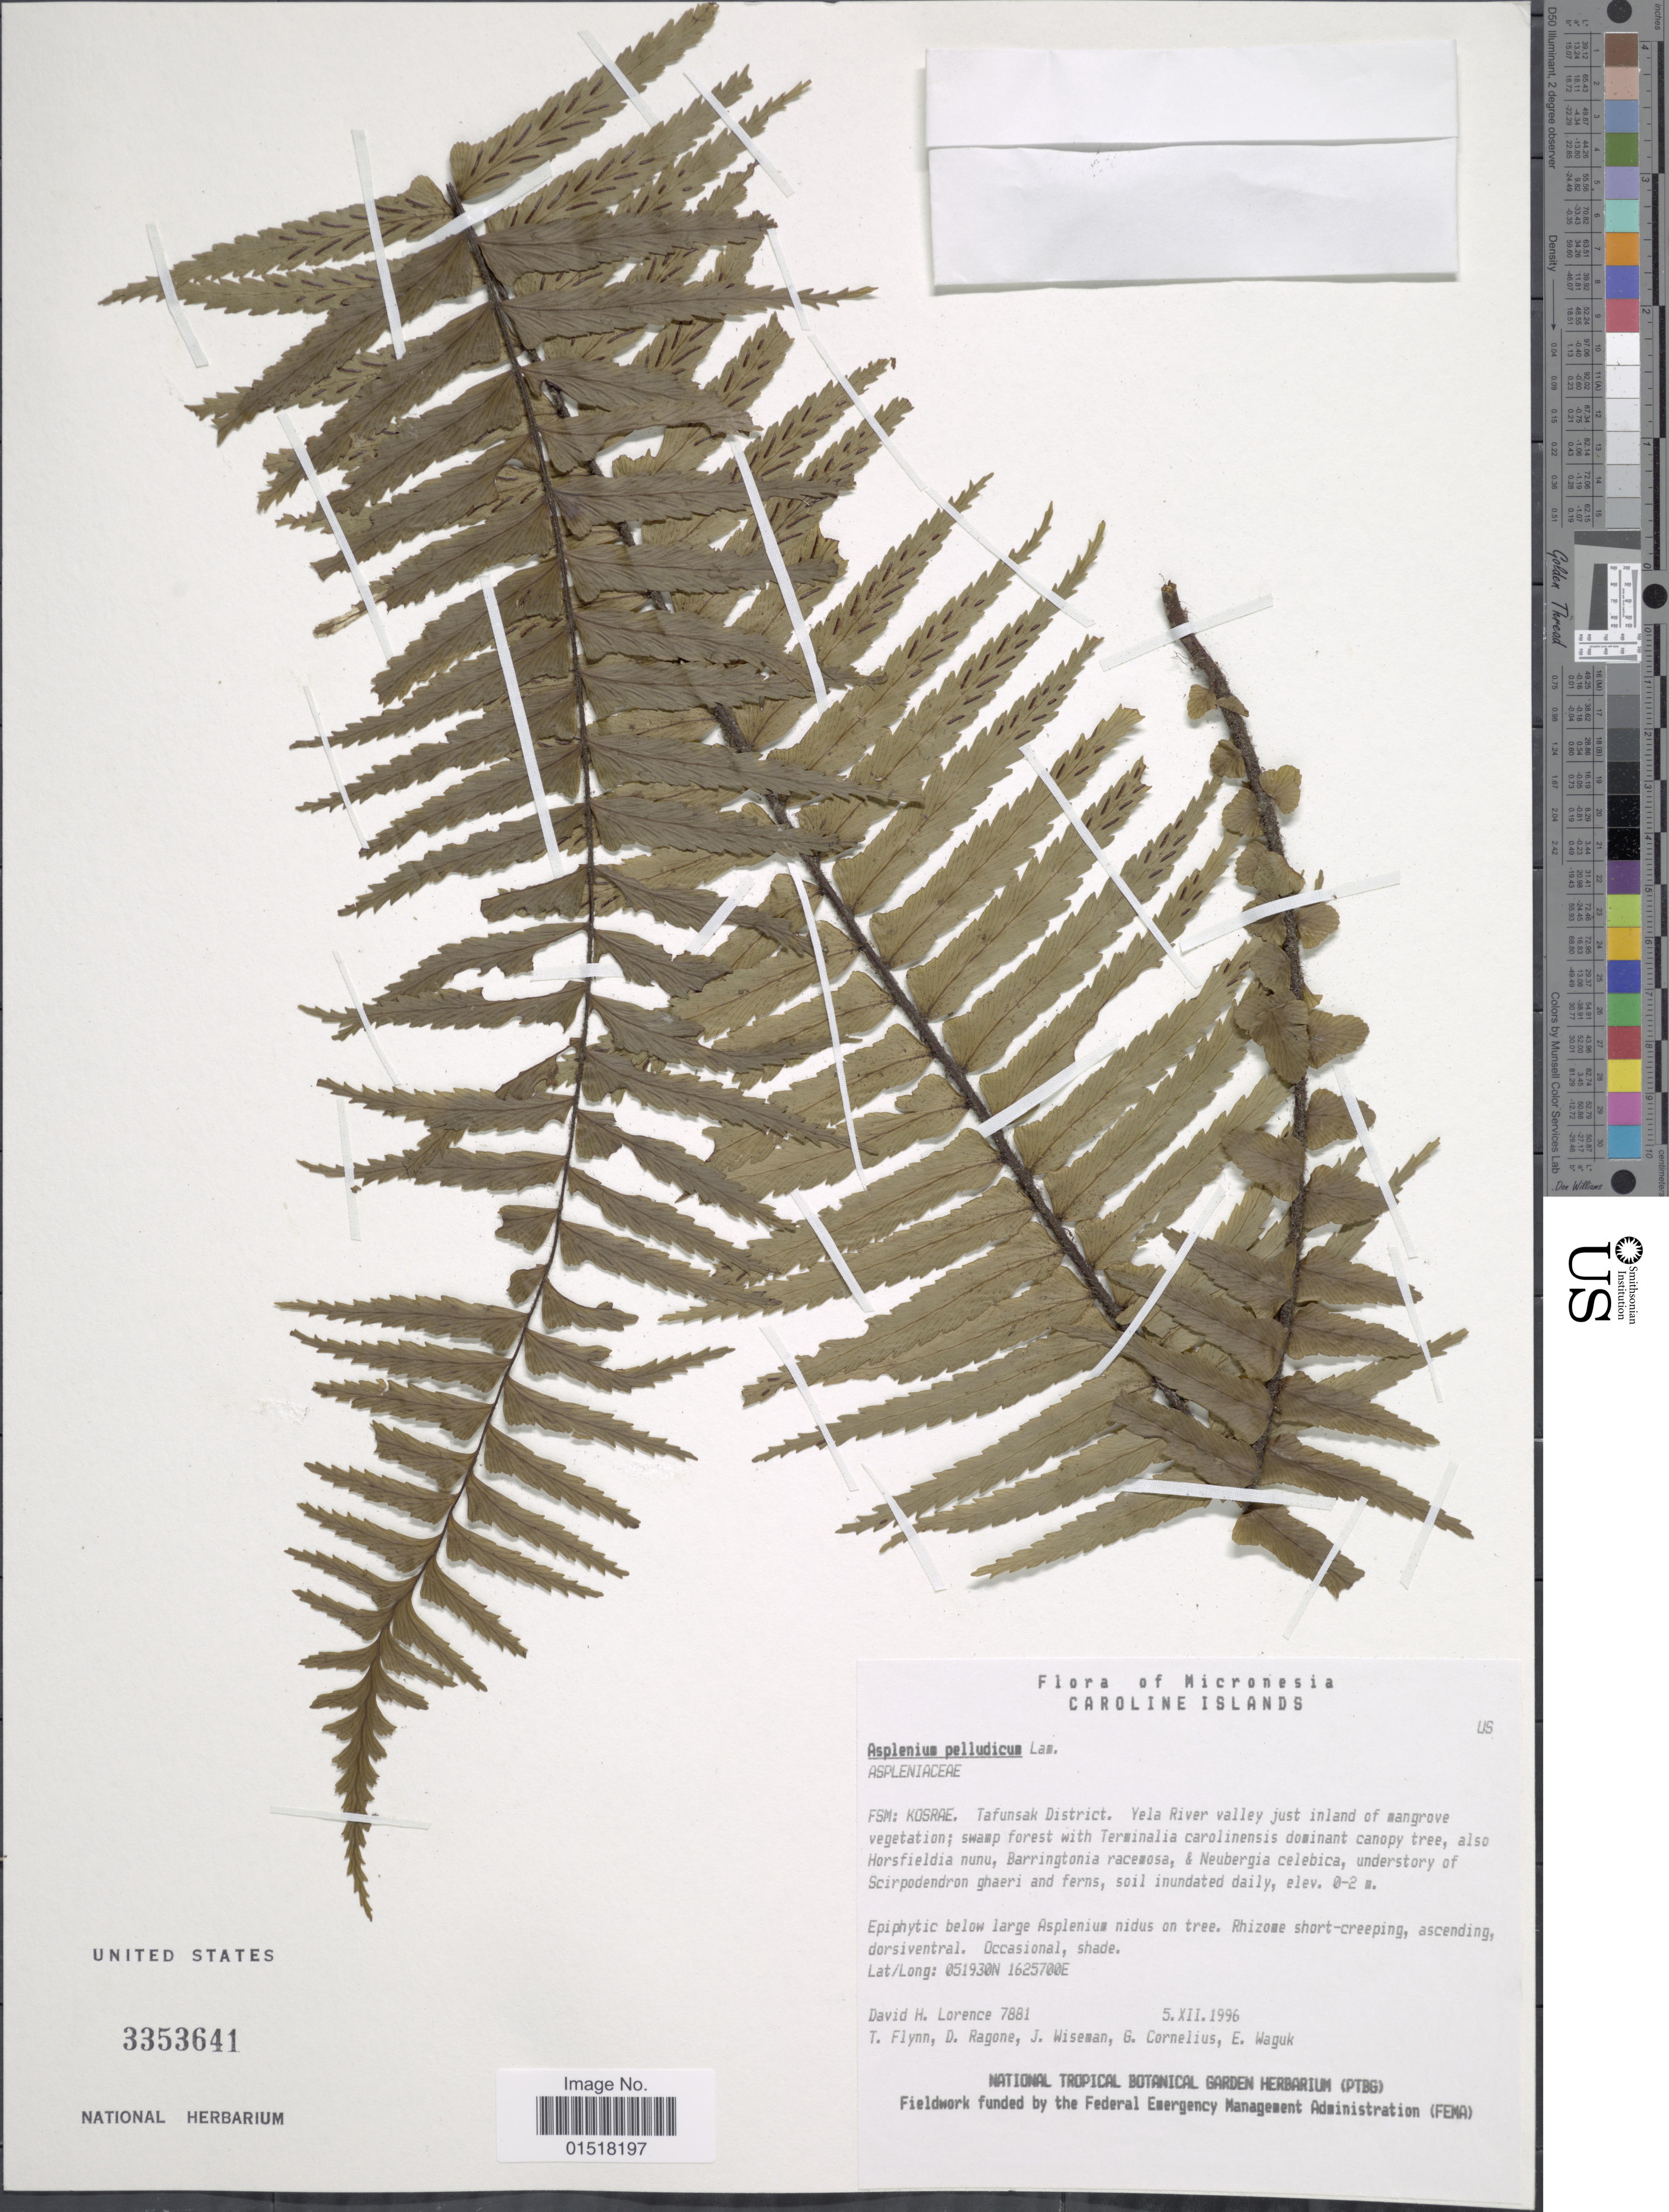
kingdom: Plantae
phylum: Tracheophyta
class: Polypodiopsida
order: Polypodiales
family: Aspleniaceae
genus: Asplenium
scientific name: Asplenium pellucidum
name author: Lam.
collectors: D. Lorence, T. Flynn, D. Ragone, J. Wiseman & et al.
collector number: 7881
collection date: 1996-12-05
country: Micronesia, Federated States of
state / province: Kosrae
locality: Caroline Islands. FSM: Kosrae. Tafunsak District. Yela River valley just inland of mangrove vegetation.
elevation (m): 0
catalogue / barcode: US 3353641